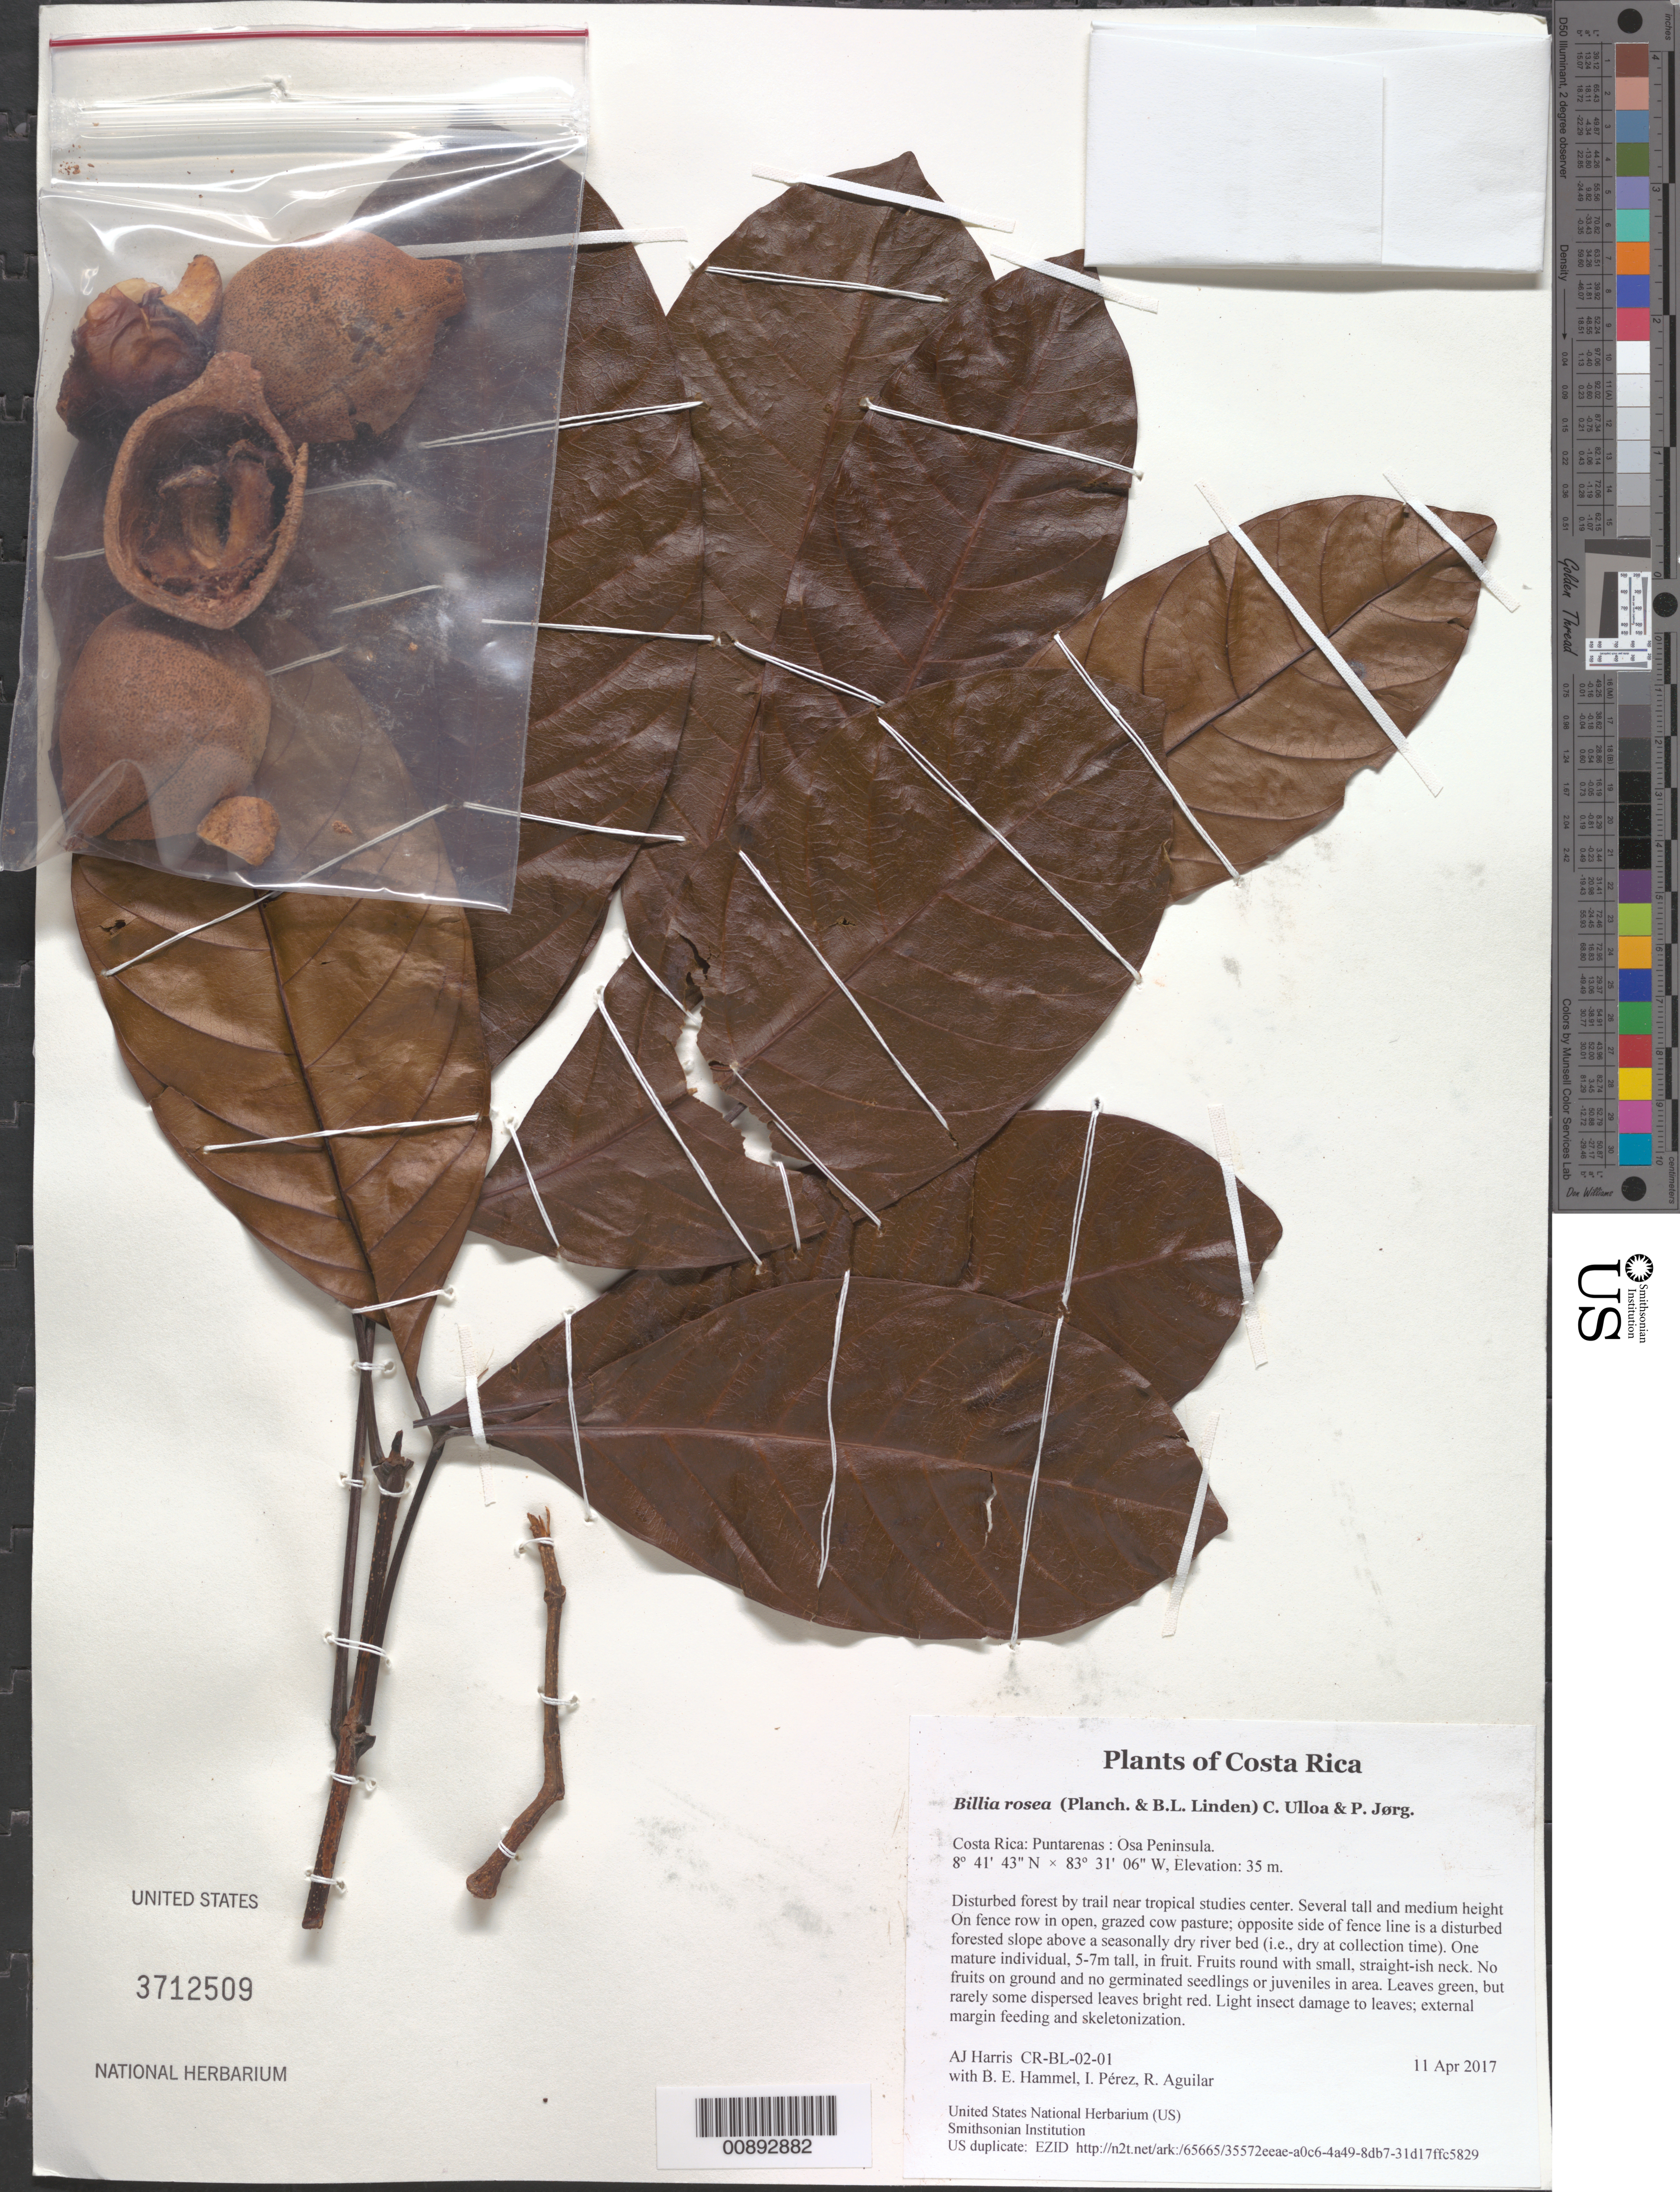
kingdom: Plantae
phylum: Tracheophyta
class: Magnoliopsida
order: Sapindales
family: Sapindaceae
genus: Billia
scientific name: Billia rosea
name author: (Planch. & Linden) C. Ulloa & P.M. Jørg.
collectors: A. J. Harris, B. Hammel, I. Pérez & R. Aguilar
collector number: CR-BL-02-01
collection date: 2017-04-11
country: Costa Rica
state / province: Puntarenas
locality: Osa Peninsula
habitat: On fence row in open, grazed cow pasture; opposite side of fence line is a disturbed forested slope above a seasonally dry river bed (i.e.,dry at collection time).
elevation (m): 35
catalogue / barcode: US 3712509